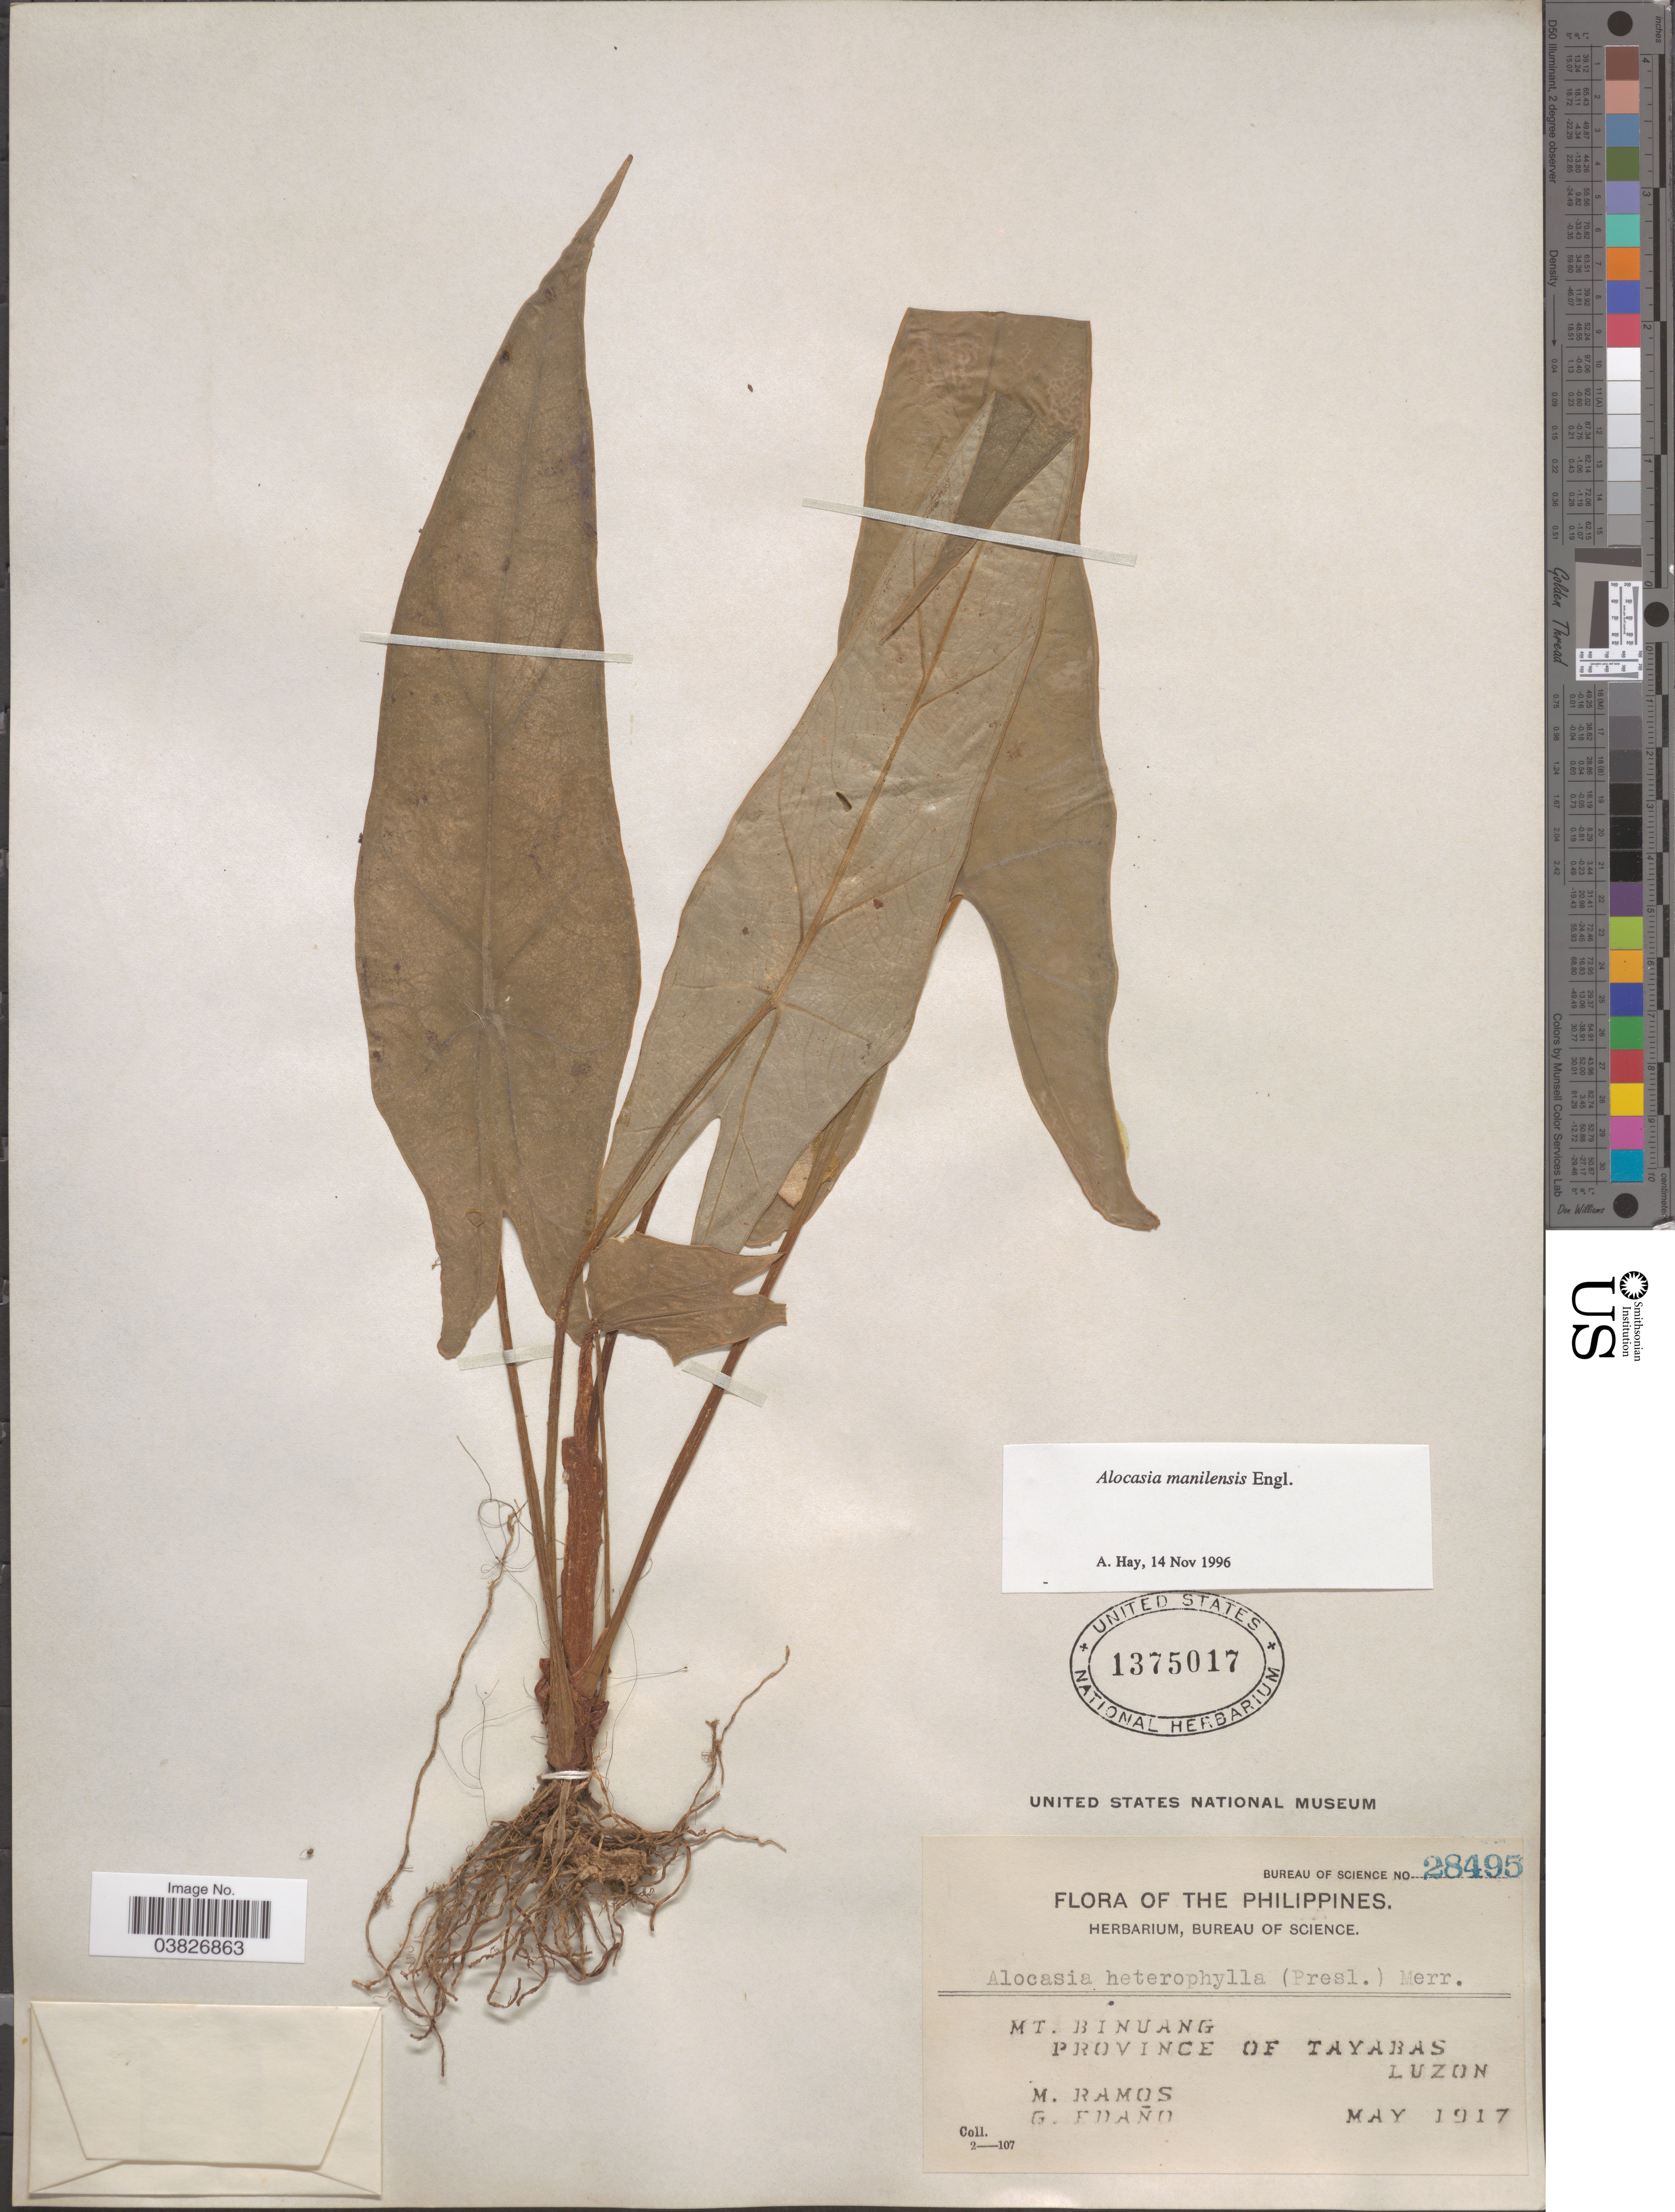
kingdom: Plantae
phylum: Tracheophyta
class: Liliopsida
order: Alismatales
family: Araceae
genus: Alocasia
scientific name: Alocasia manilensis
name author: Engl.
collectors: M. Ramos & G. Edaño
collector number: Bureau of Science 28495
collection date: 1917-05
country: Philippines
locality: Mt. Binuang. Province of Tayabas. Luzon.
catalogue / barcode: US 1375017